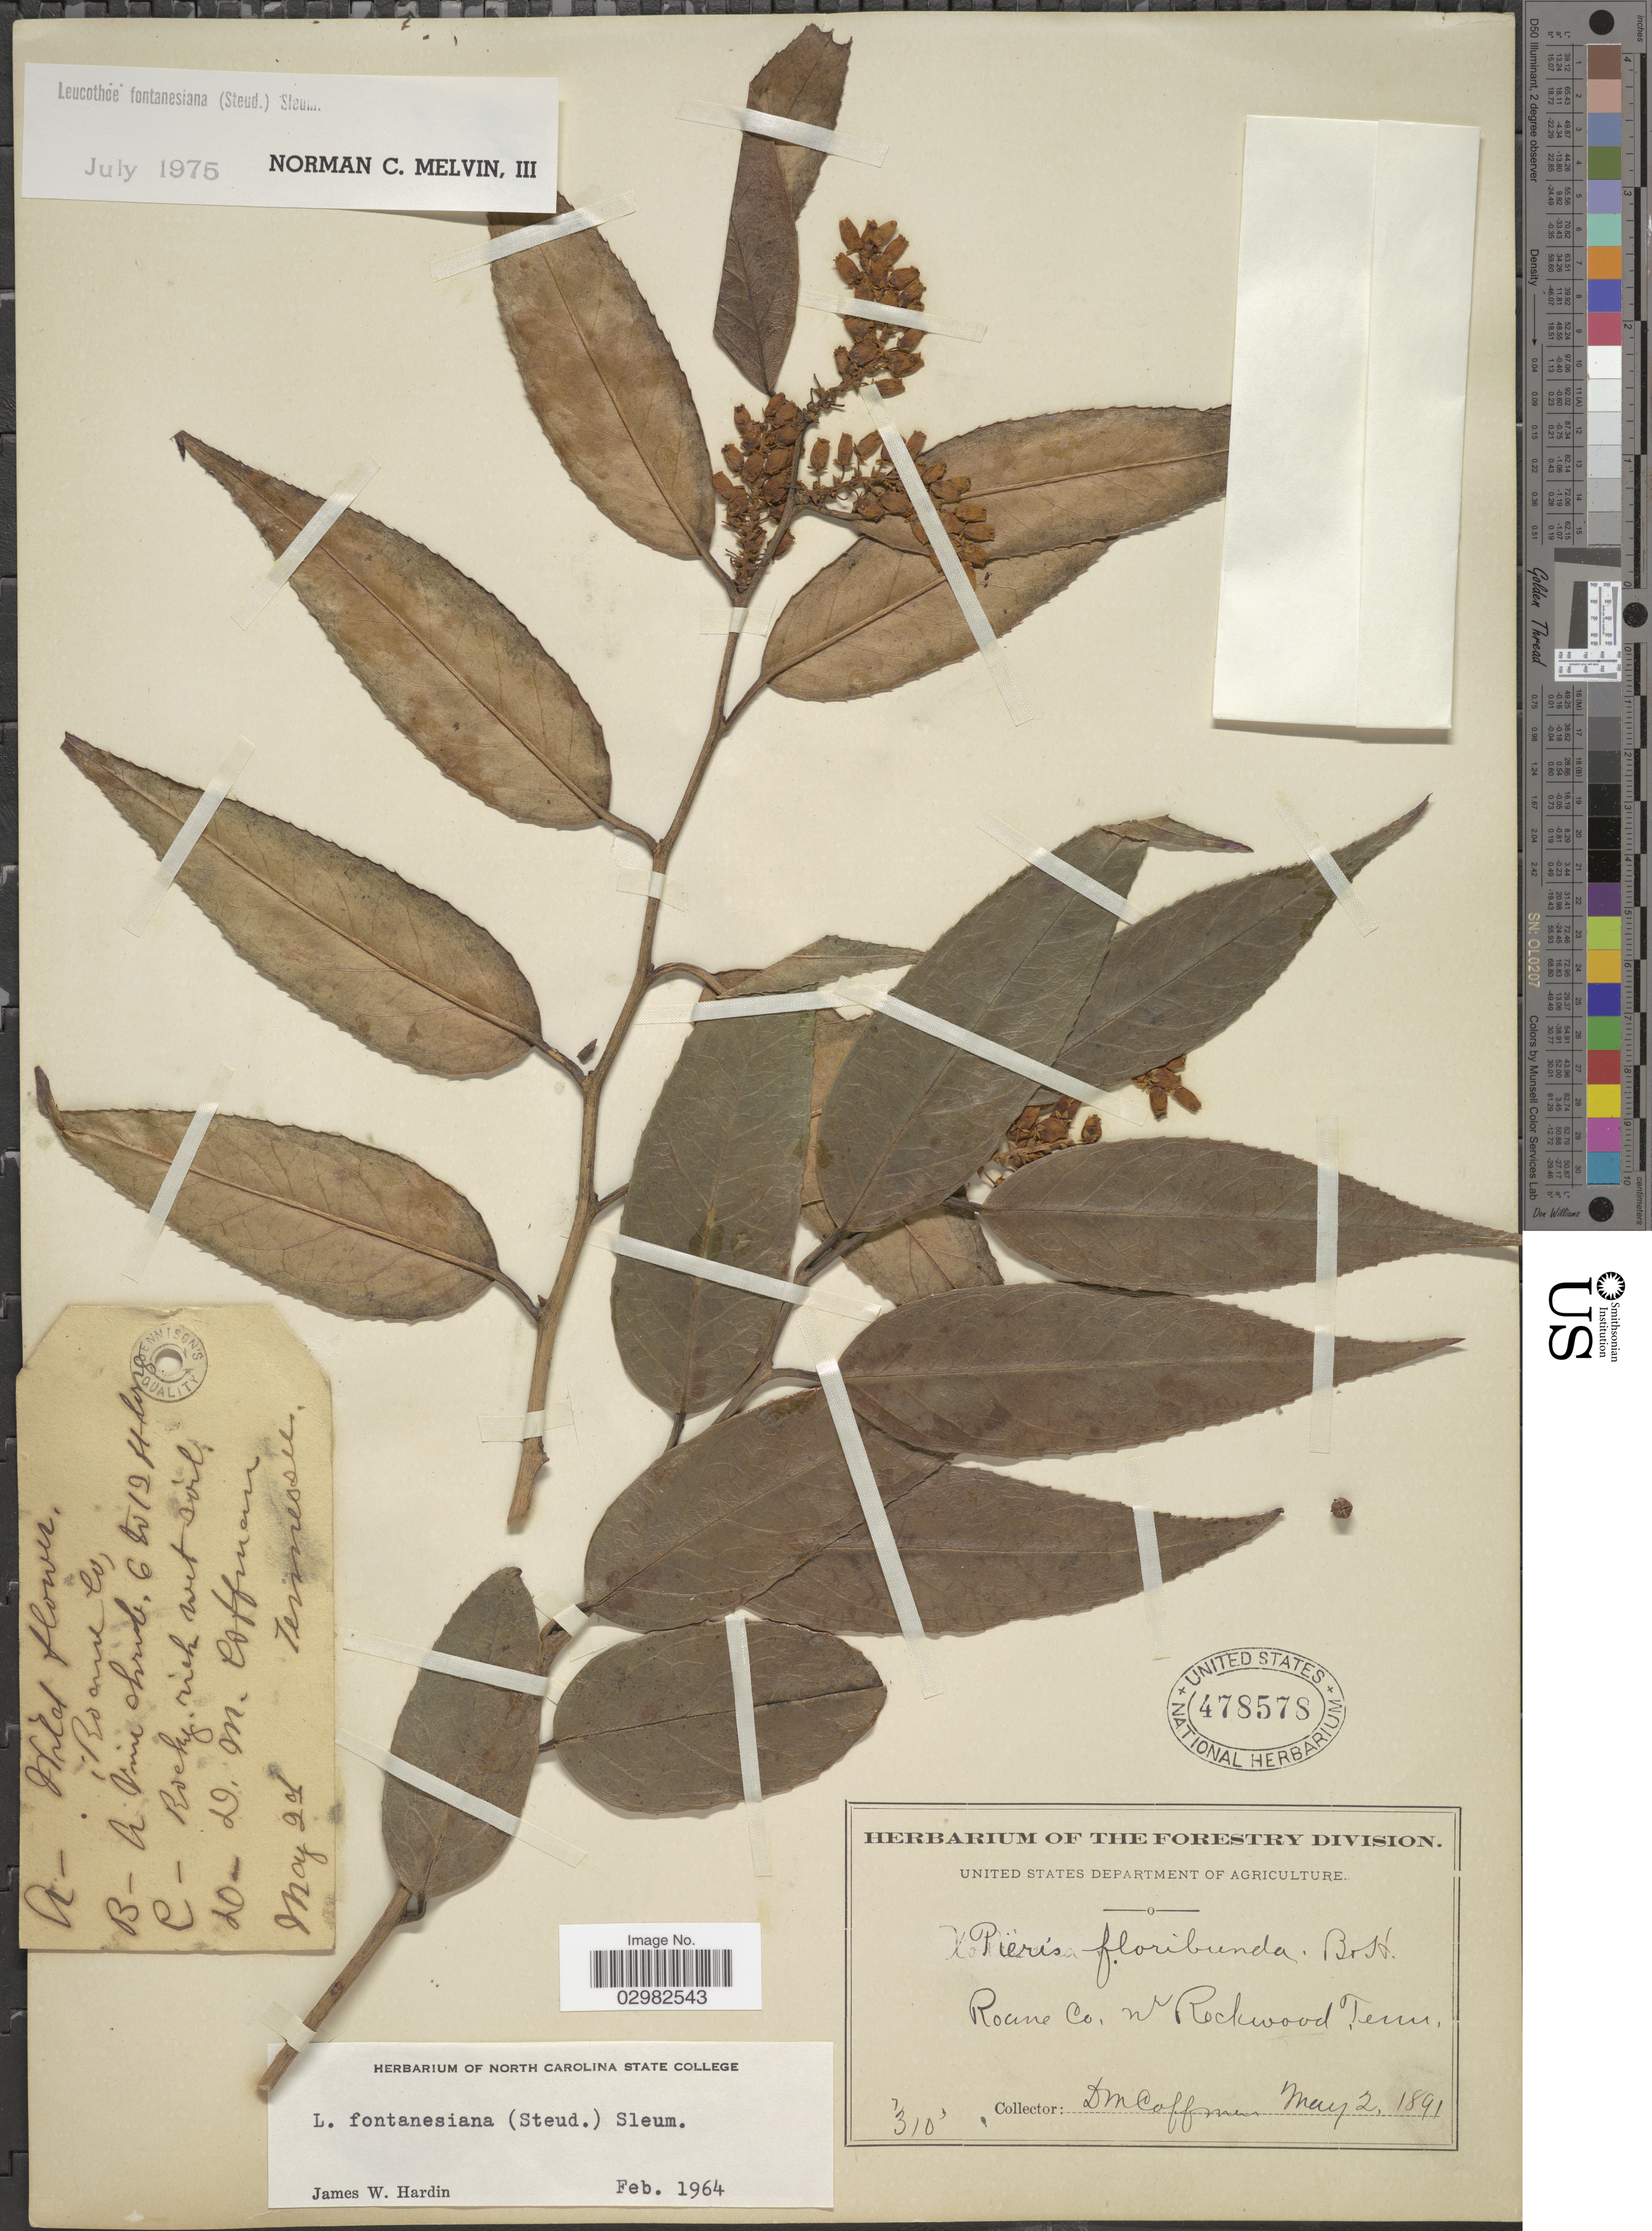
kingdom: Plantae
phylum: Tracheophyta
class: Magnoliopsida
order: Ericales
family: Ericaceae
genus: Leucothoe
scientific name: Leucothoë fontanesiana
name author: (Steud.) Sleumer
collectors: D. M. Coffman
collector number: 310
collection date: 1891-05-02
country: United States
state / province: Tennessee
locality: Rocine Co., Nr Rockwood.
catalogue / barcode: US 478578